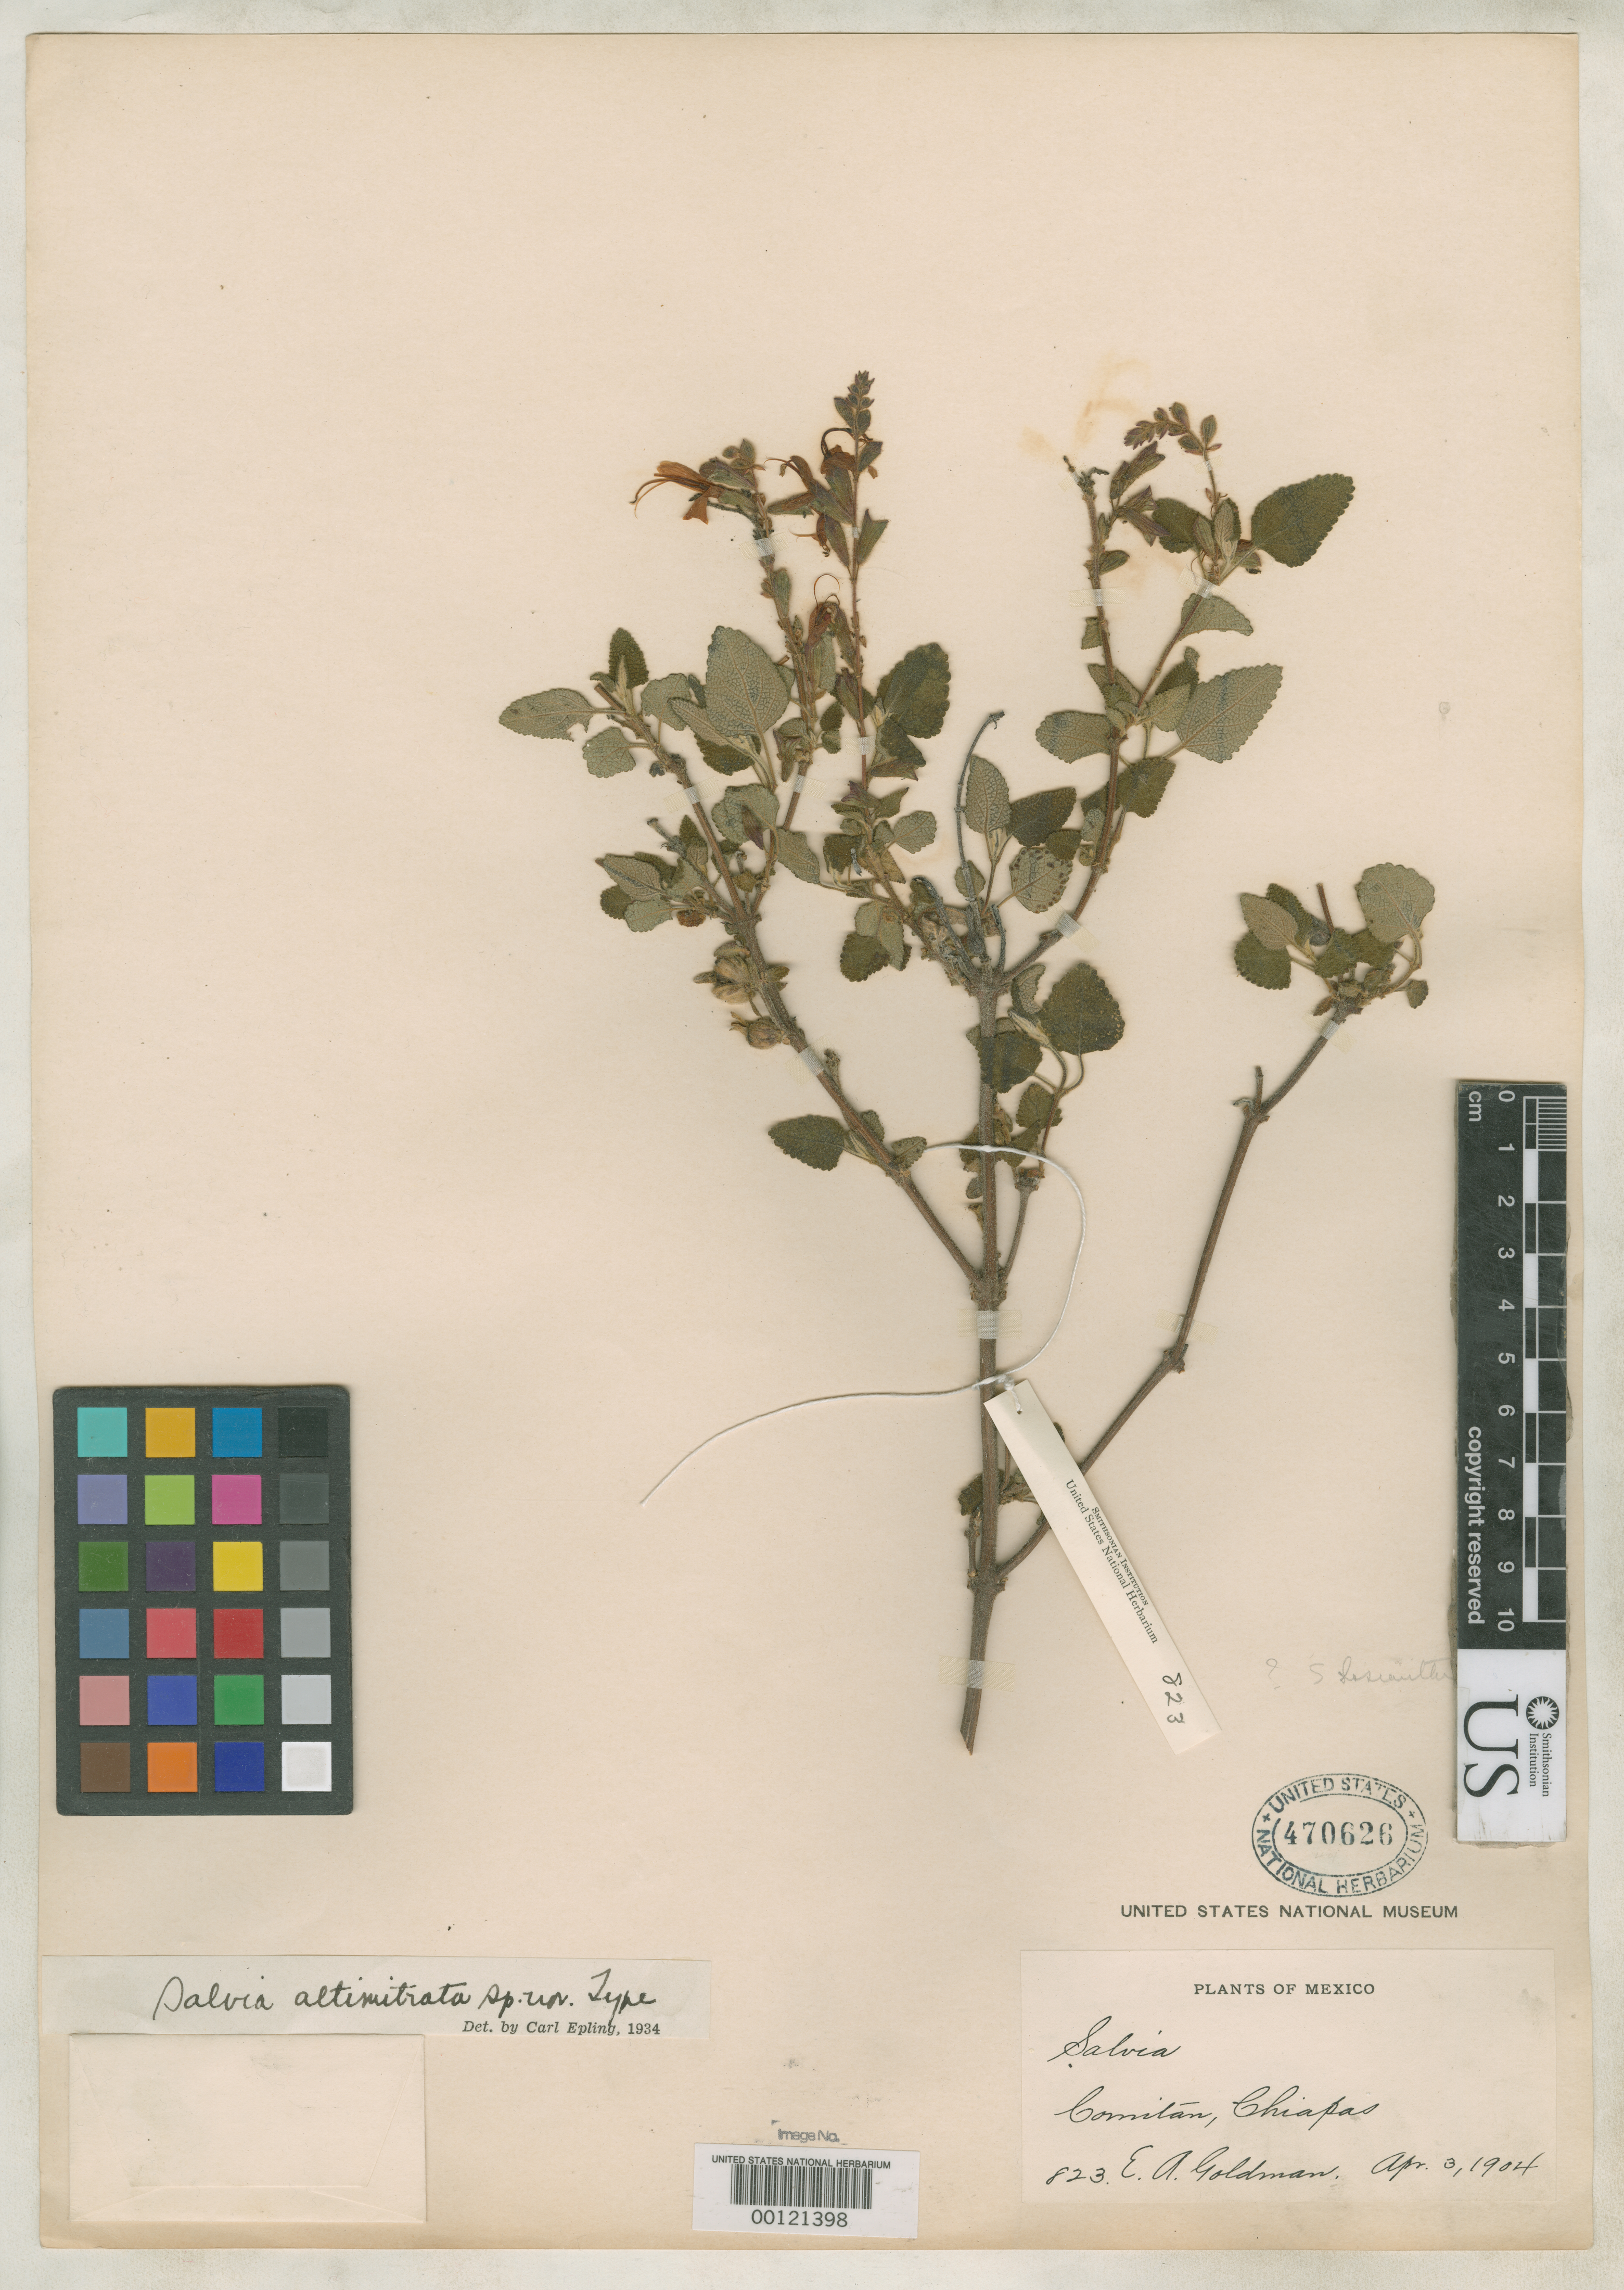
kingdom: Plantae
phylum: Tracheophyta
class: Magnoliopsida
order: Lamiales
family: Lamiaceae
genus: Salvia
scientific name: Salvia altimitrata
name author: Epling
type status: Holotype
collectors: E. A. Goldman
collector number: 823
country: Mexico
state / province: Chiapas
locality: Comitan.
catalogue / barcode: US 470626